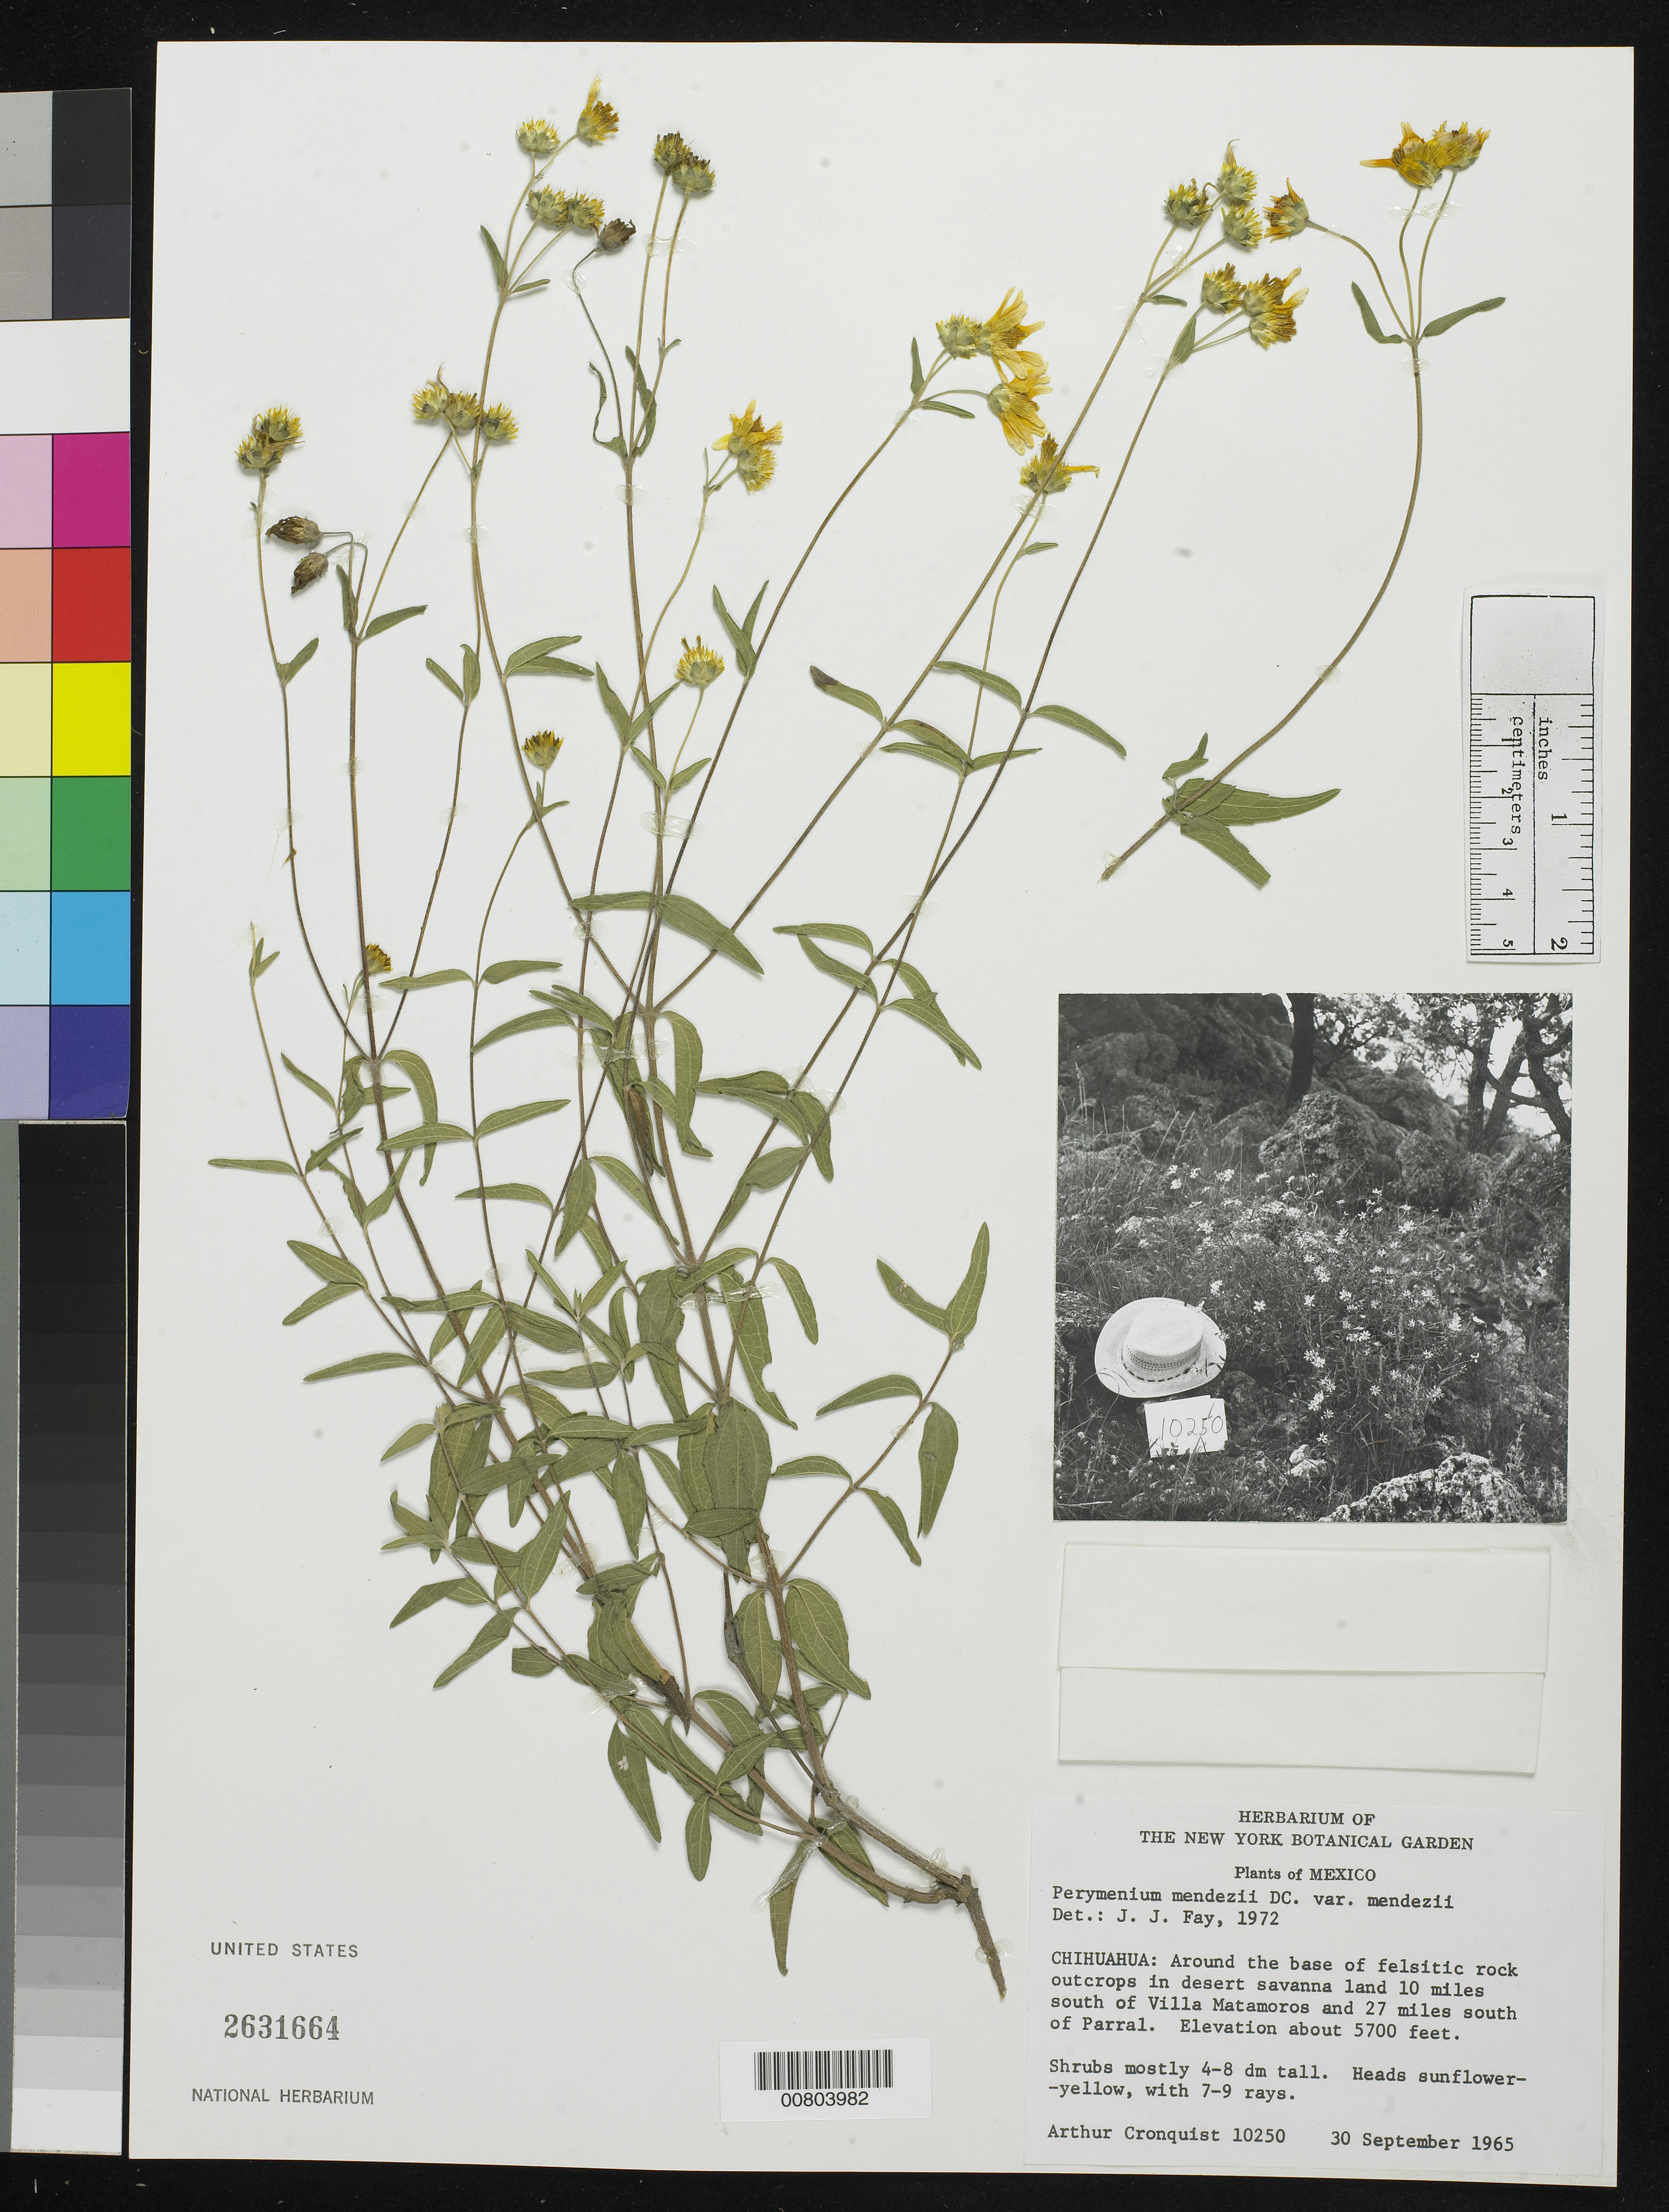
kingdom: Plantae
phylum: Tracheophyta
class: Magnoliopsida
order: Asterales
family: Asteraceae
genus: Perymenium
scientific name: Perymenium mendezii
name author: DC.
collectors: A. J. Cronquist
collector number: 10250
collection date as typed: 30 Sep 1965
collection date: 1965-09-30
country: Mexico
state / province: Chihuahua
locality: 10 miles south of Villa Matamoros and 27 miles south of Parral.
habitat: Around the base of felsitic rock outcrops in desert savanna land.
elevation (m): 1737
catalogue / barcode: US 2631664